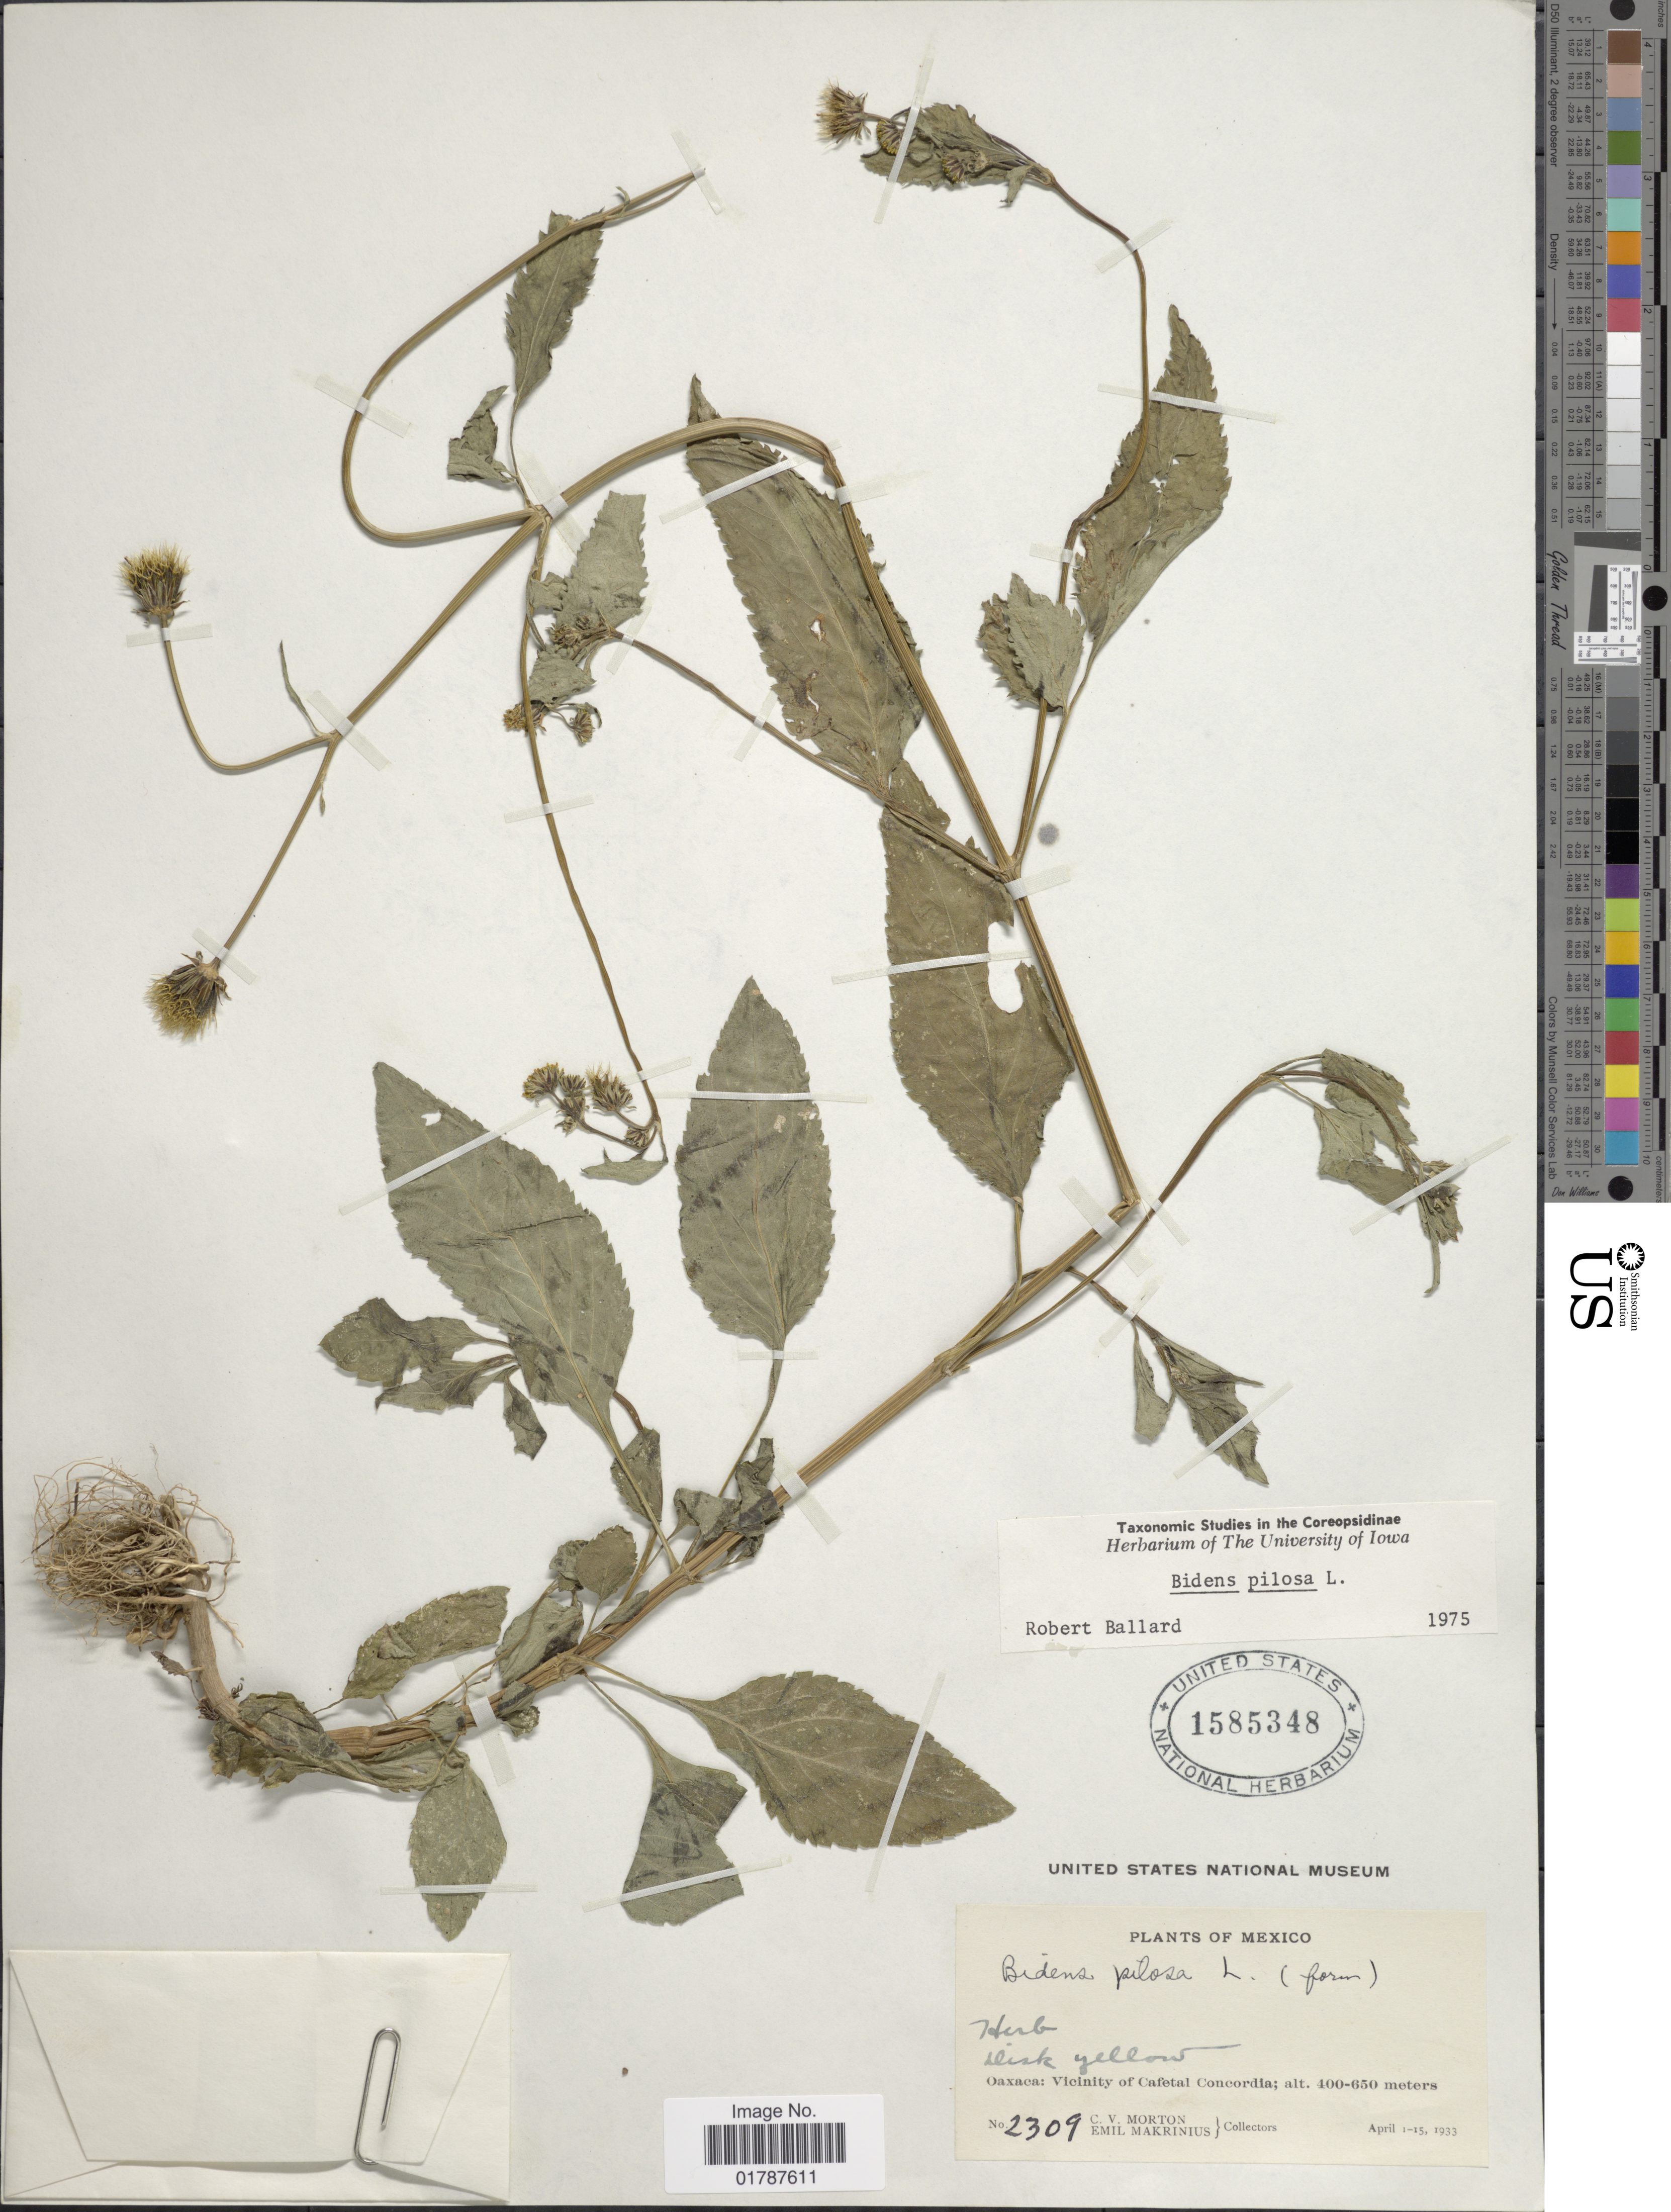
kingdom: Plantae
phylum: Tracheophyta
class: Magnoliopsida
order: Asterales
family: Asteraceae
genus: Bidens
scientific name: Bidens pilosa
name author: L.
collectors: C. V. Morton & E. Makrinius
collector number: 2309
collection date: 1933-04-01/1933-04-15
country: Mexico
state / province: Oaxaca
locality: Oaxaca: Vicinity of Cafetal Concordia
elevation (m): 400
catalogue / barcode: US 1585348